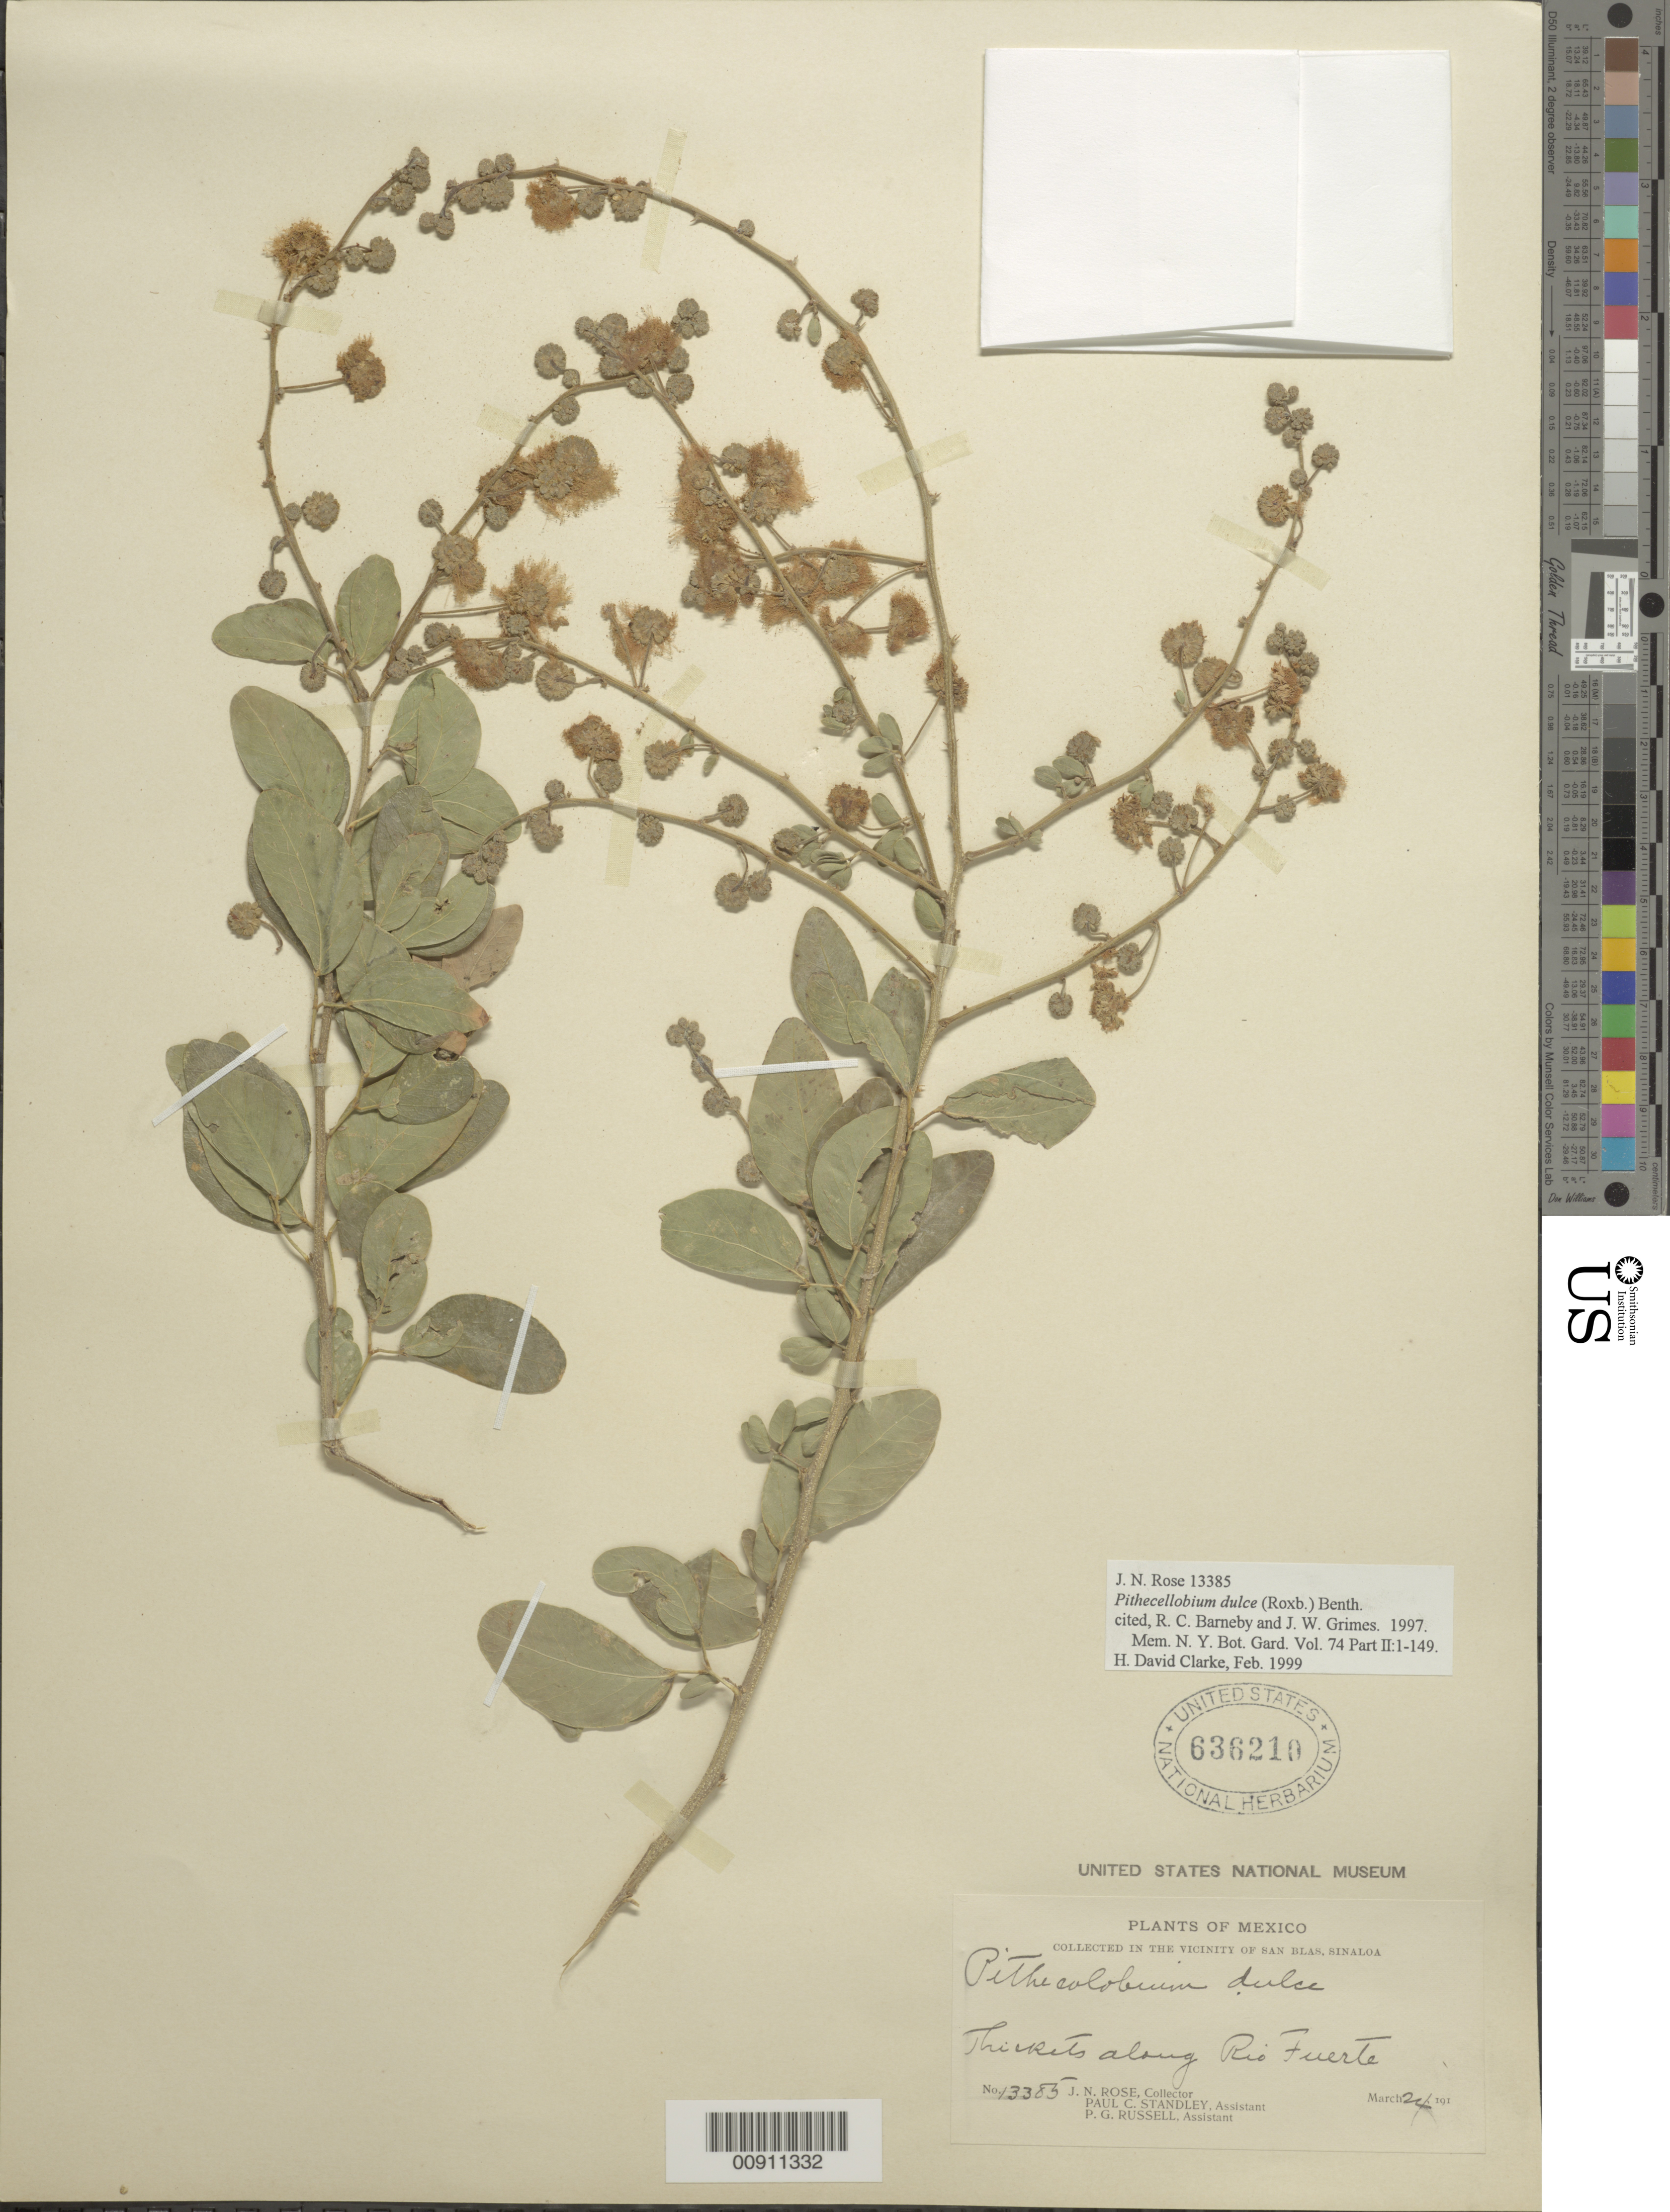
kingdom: Plantae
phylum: Tracheophyta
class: Magnoliopsida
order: Fabales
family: Fabaceae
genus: Pithecellobium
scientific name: Pithecellobium dulce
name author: (Roxb.) Benth.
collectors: J. N. Rose, P. C. Standley & P. G. Russell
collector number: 13385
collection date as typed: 24 Mar 191-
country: Mexico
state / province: Sinaloa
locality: Along Río Fuerte in the vicinity of San Blas, Sinaloa.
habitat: Thickets along Río.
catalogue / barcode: US 636210